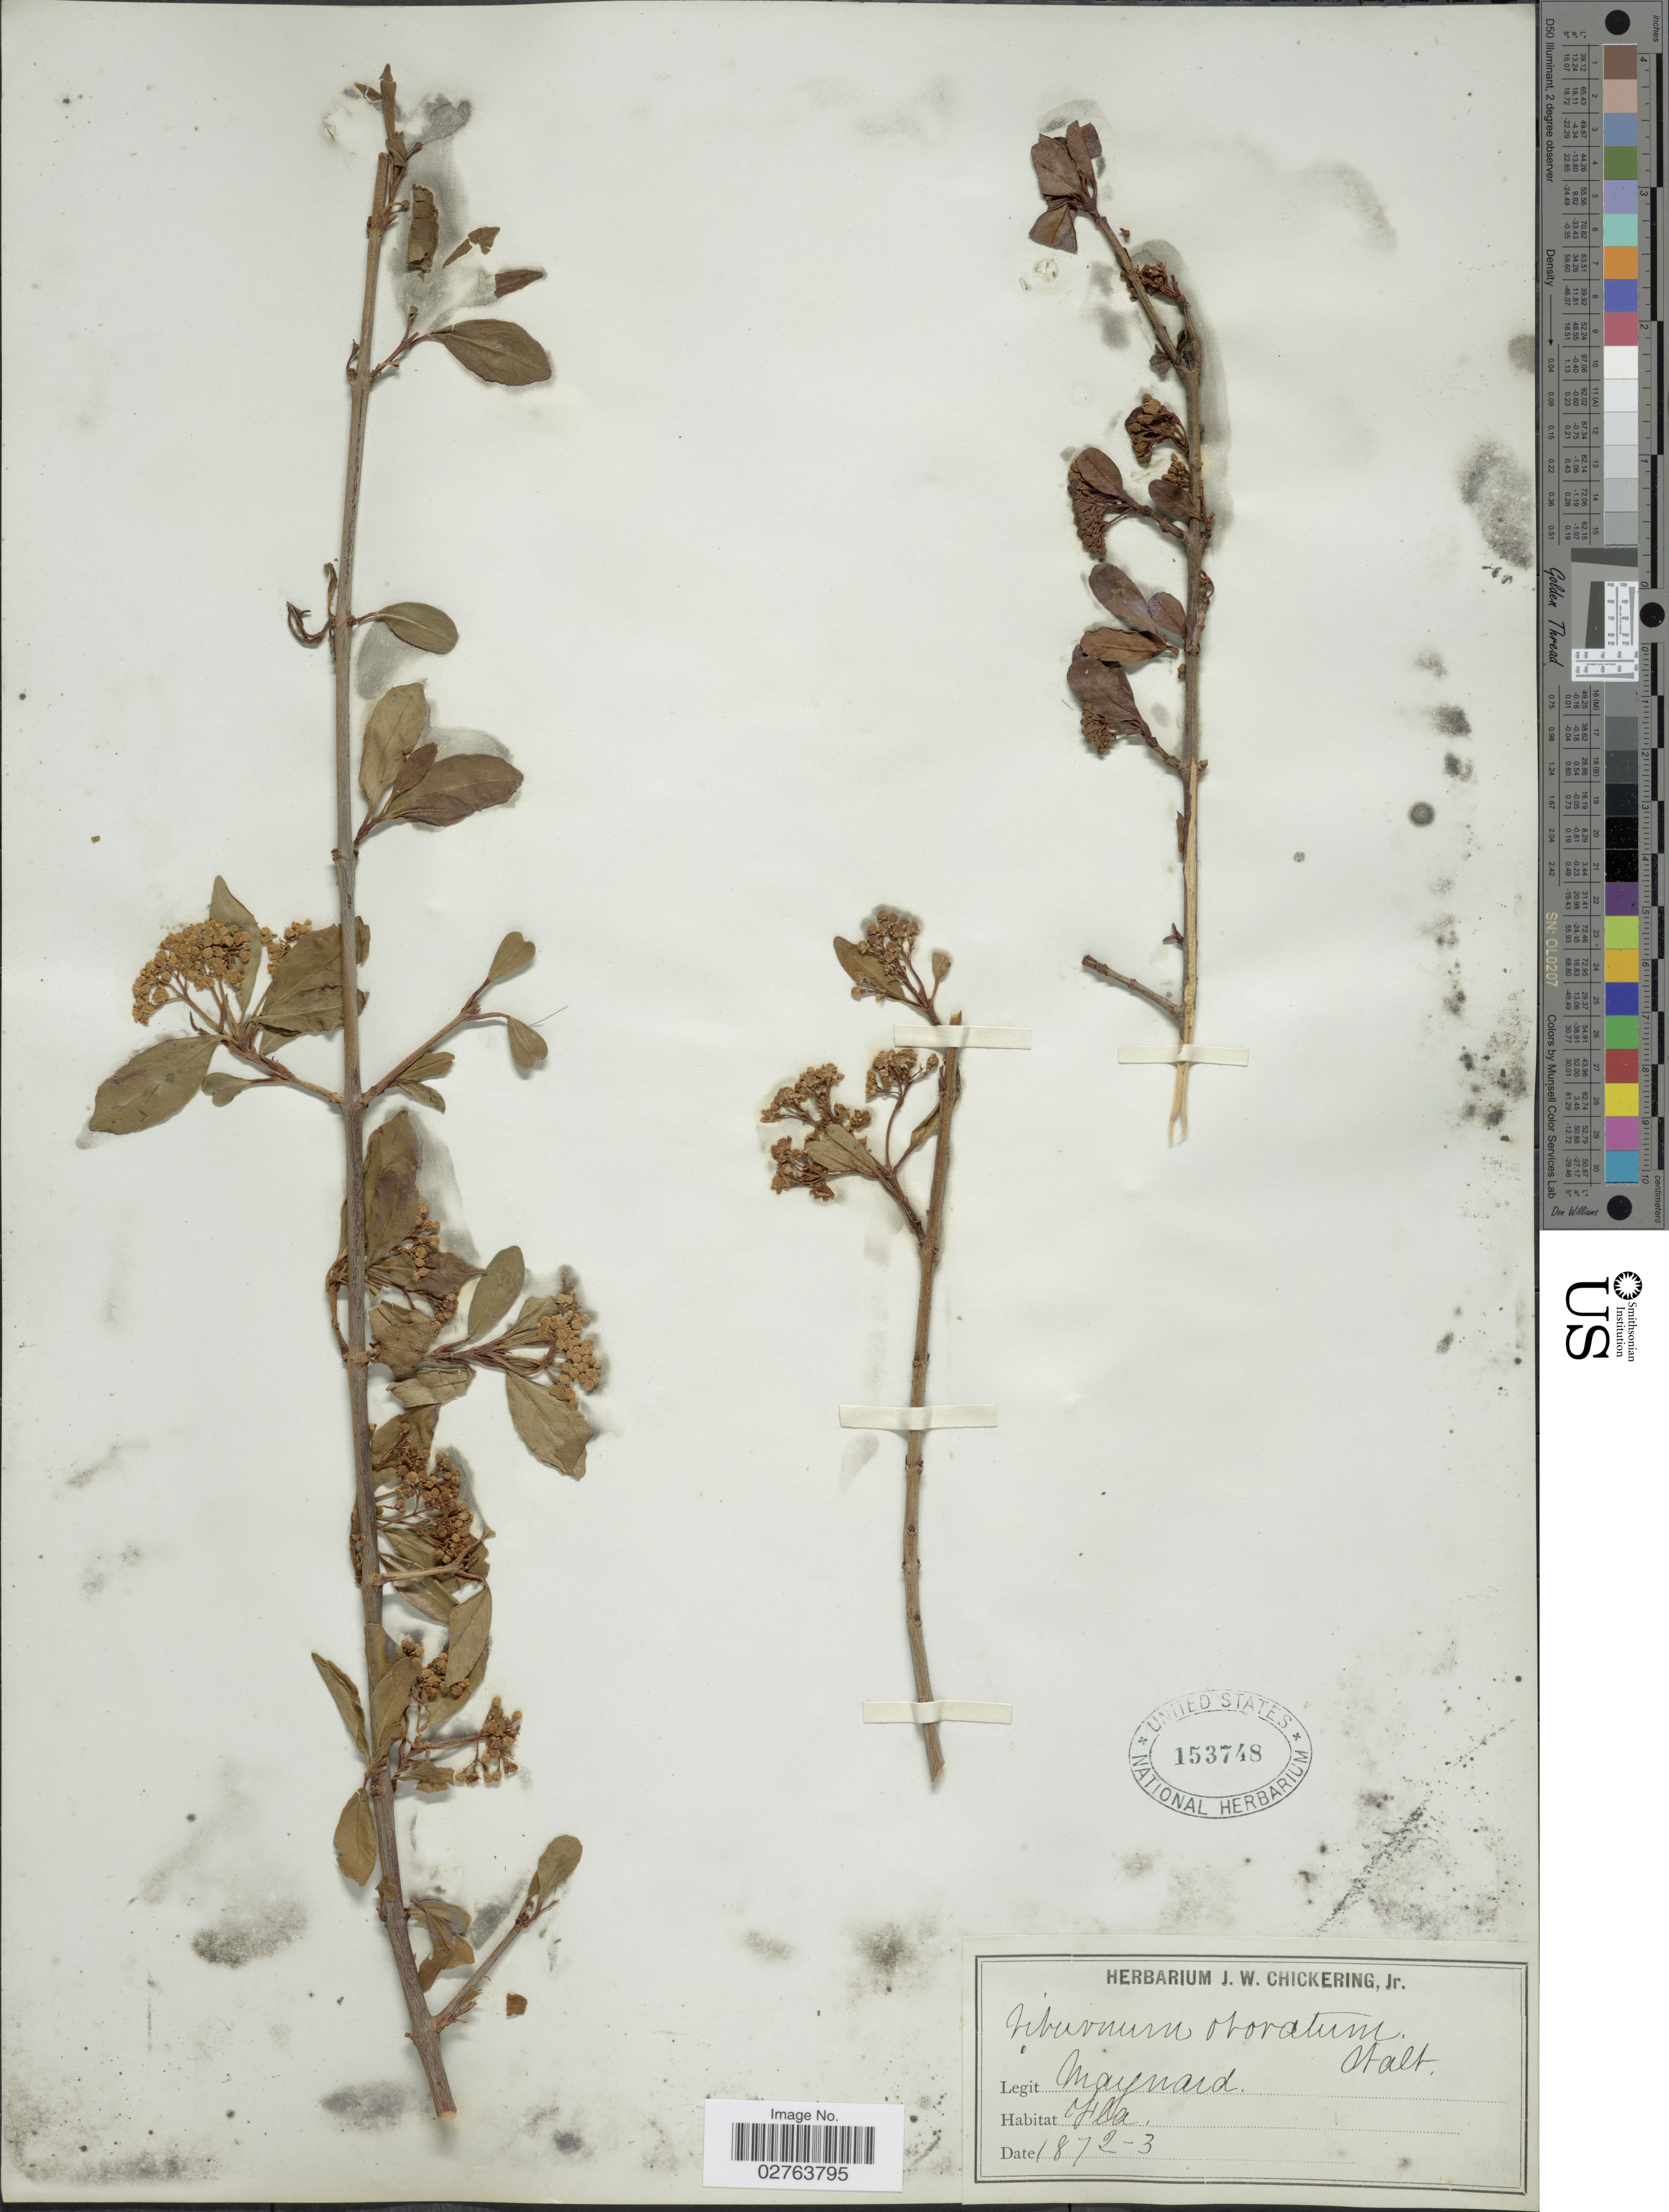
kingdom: Plantae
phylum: Tracheophyta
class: Magnoliopsida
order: Dipsacales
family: Viburnaceae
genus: Viburnum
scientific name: Viburnum obovatum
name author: Walter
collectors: Maynard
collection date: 1872-03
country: United States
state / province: Florida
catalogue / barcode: US 153748